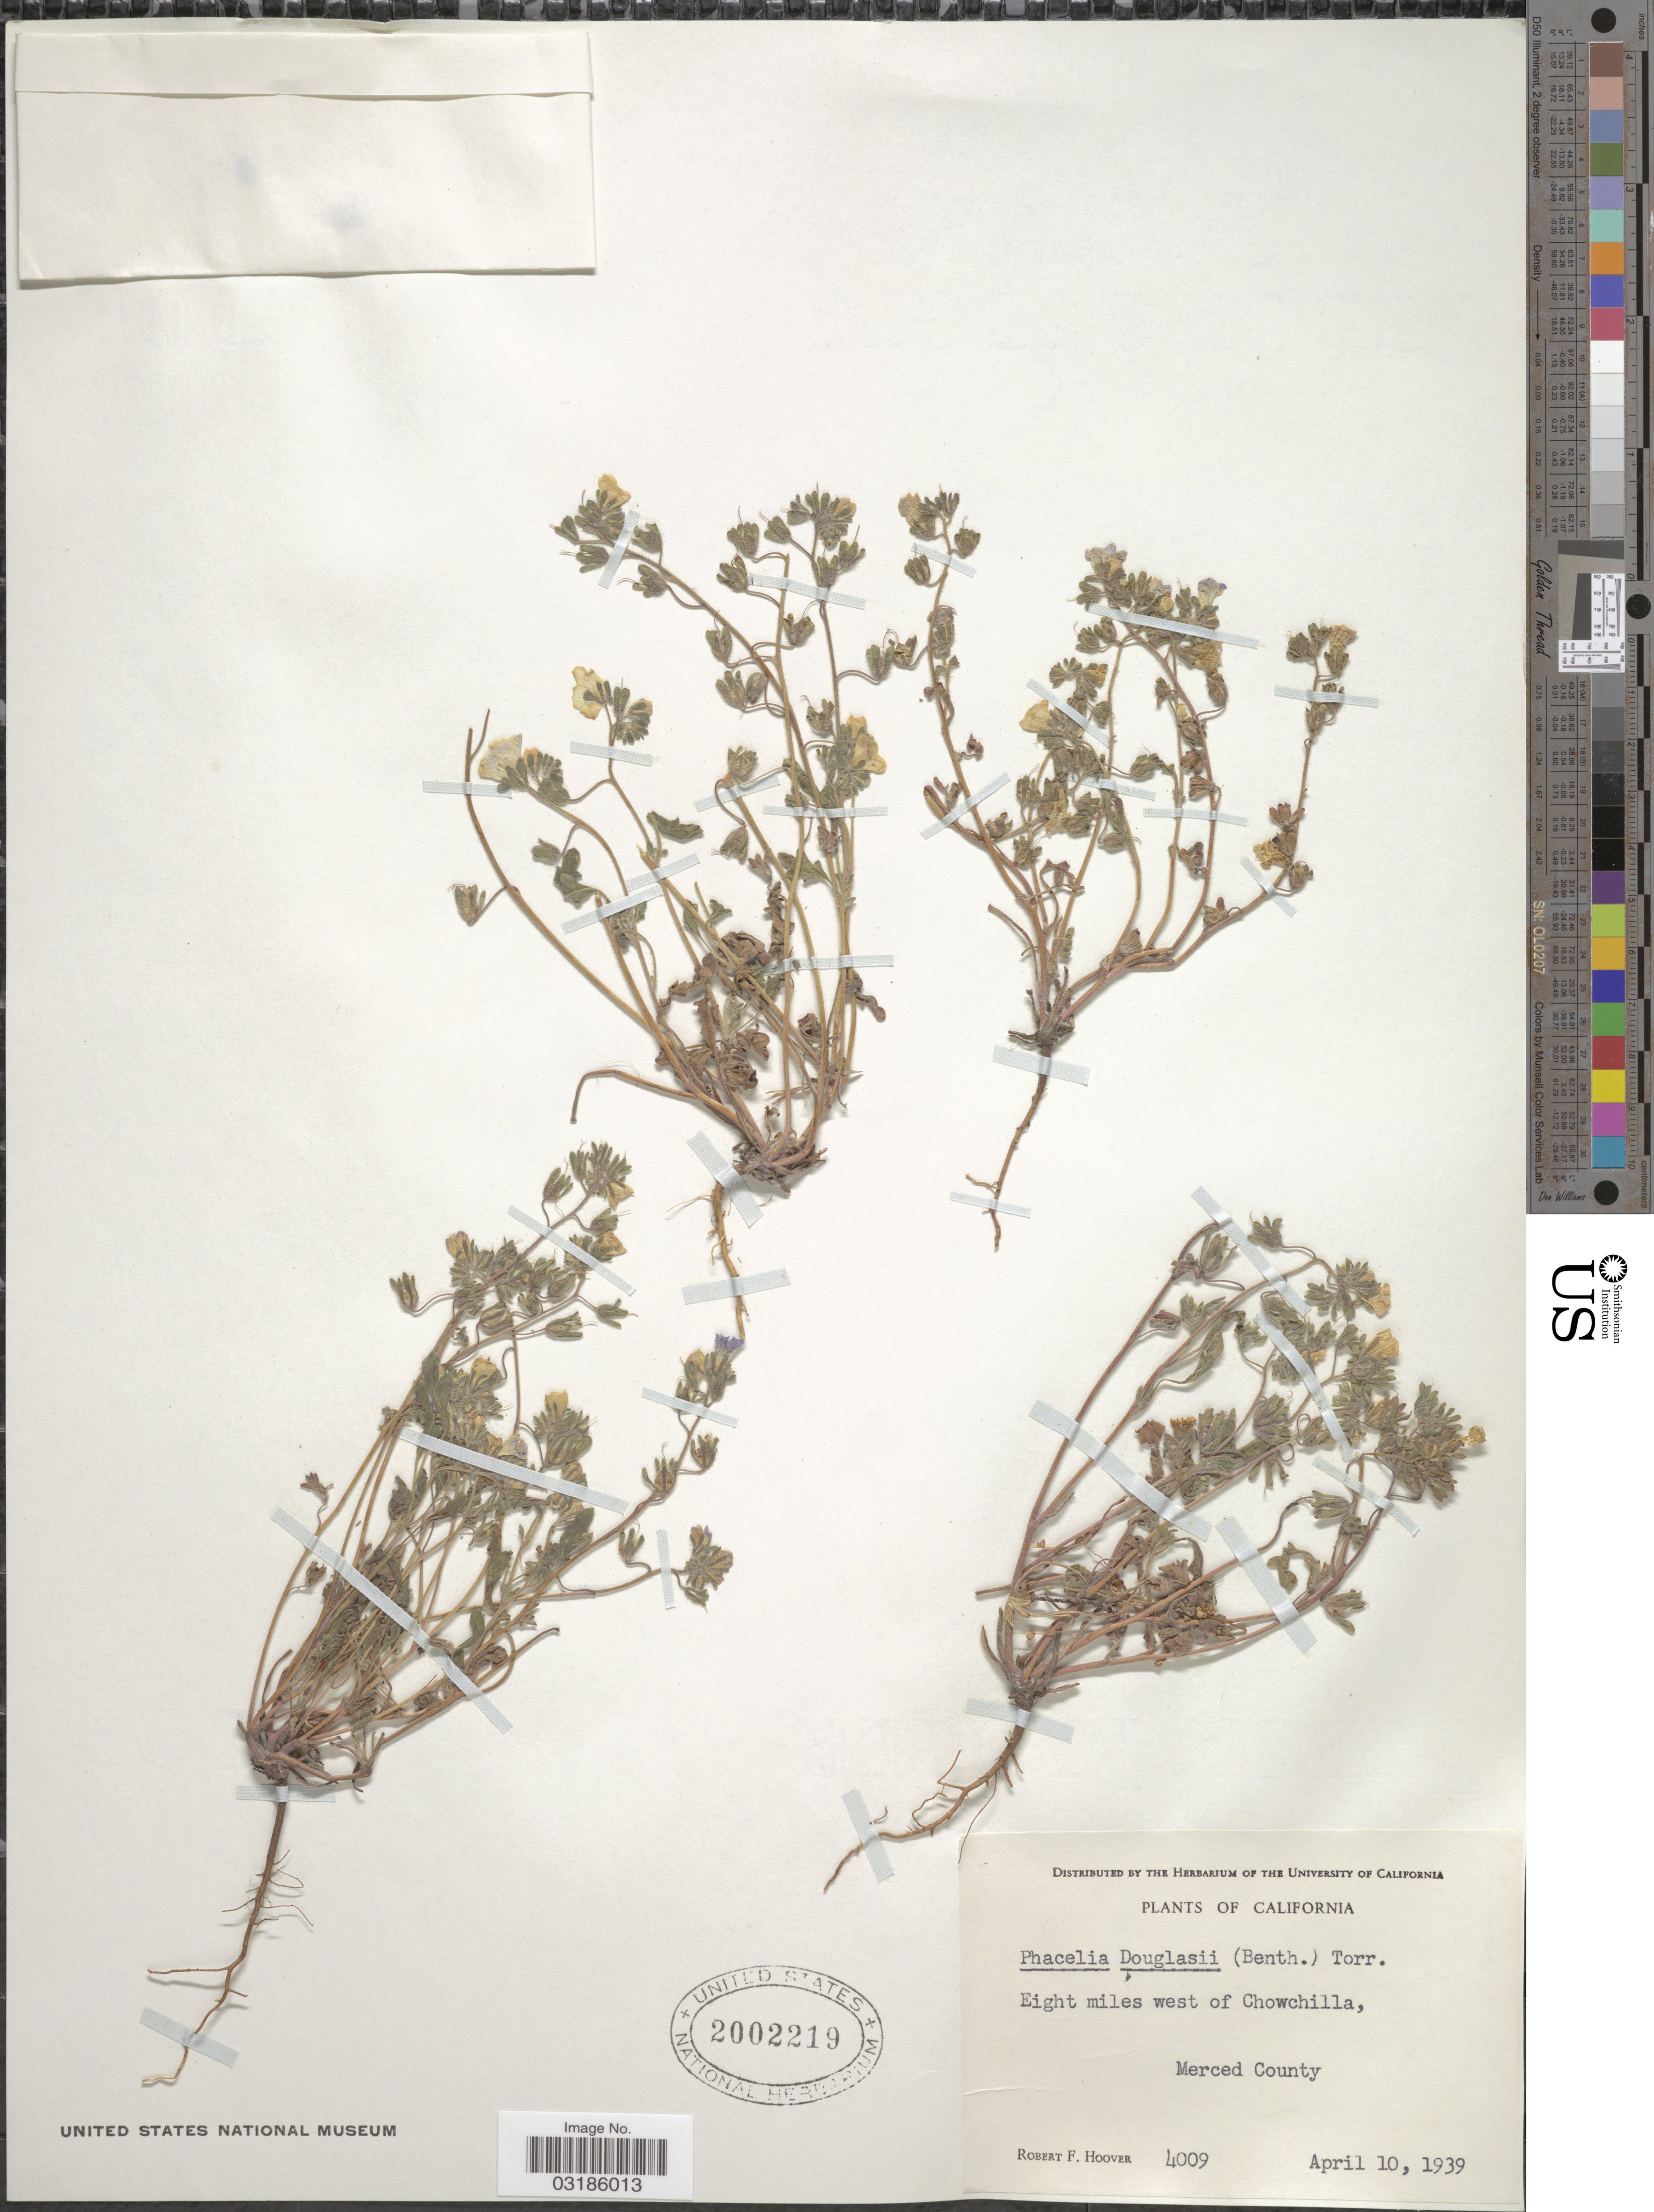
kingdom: Plantae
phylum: Tracheophyta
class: Magnoliopsida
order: Boraginales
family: Hydrophyllaceae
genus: Phacelia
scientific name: Phacelia douglasii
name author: (Benth.) Torr.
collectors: R. F. Hoover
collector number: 4009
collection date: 1939-04-10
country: United States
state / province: California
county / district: Merced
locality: Eight miles west of Chowchilla, Merced County.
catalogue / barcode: US 2002219